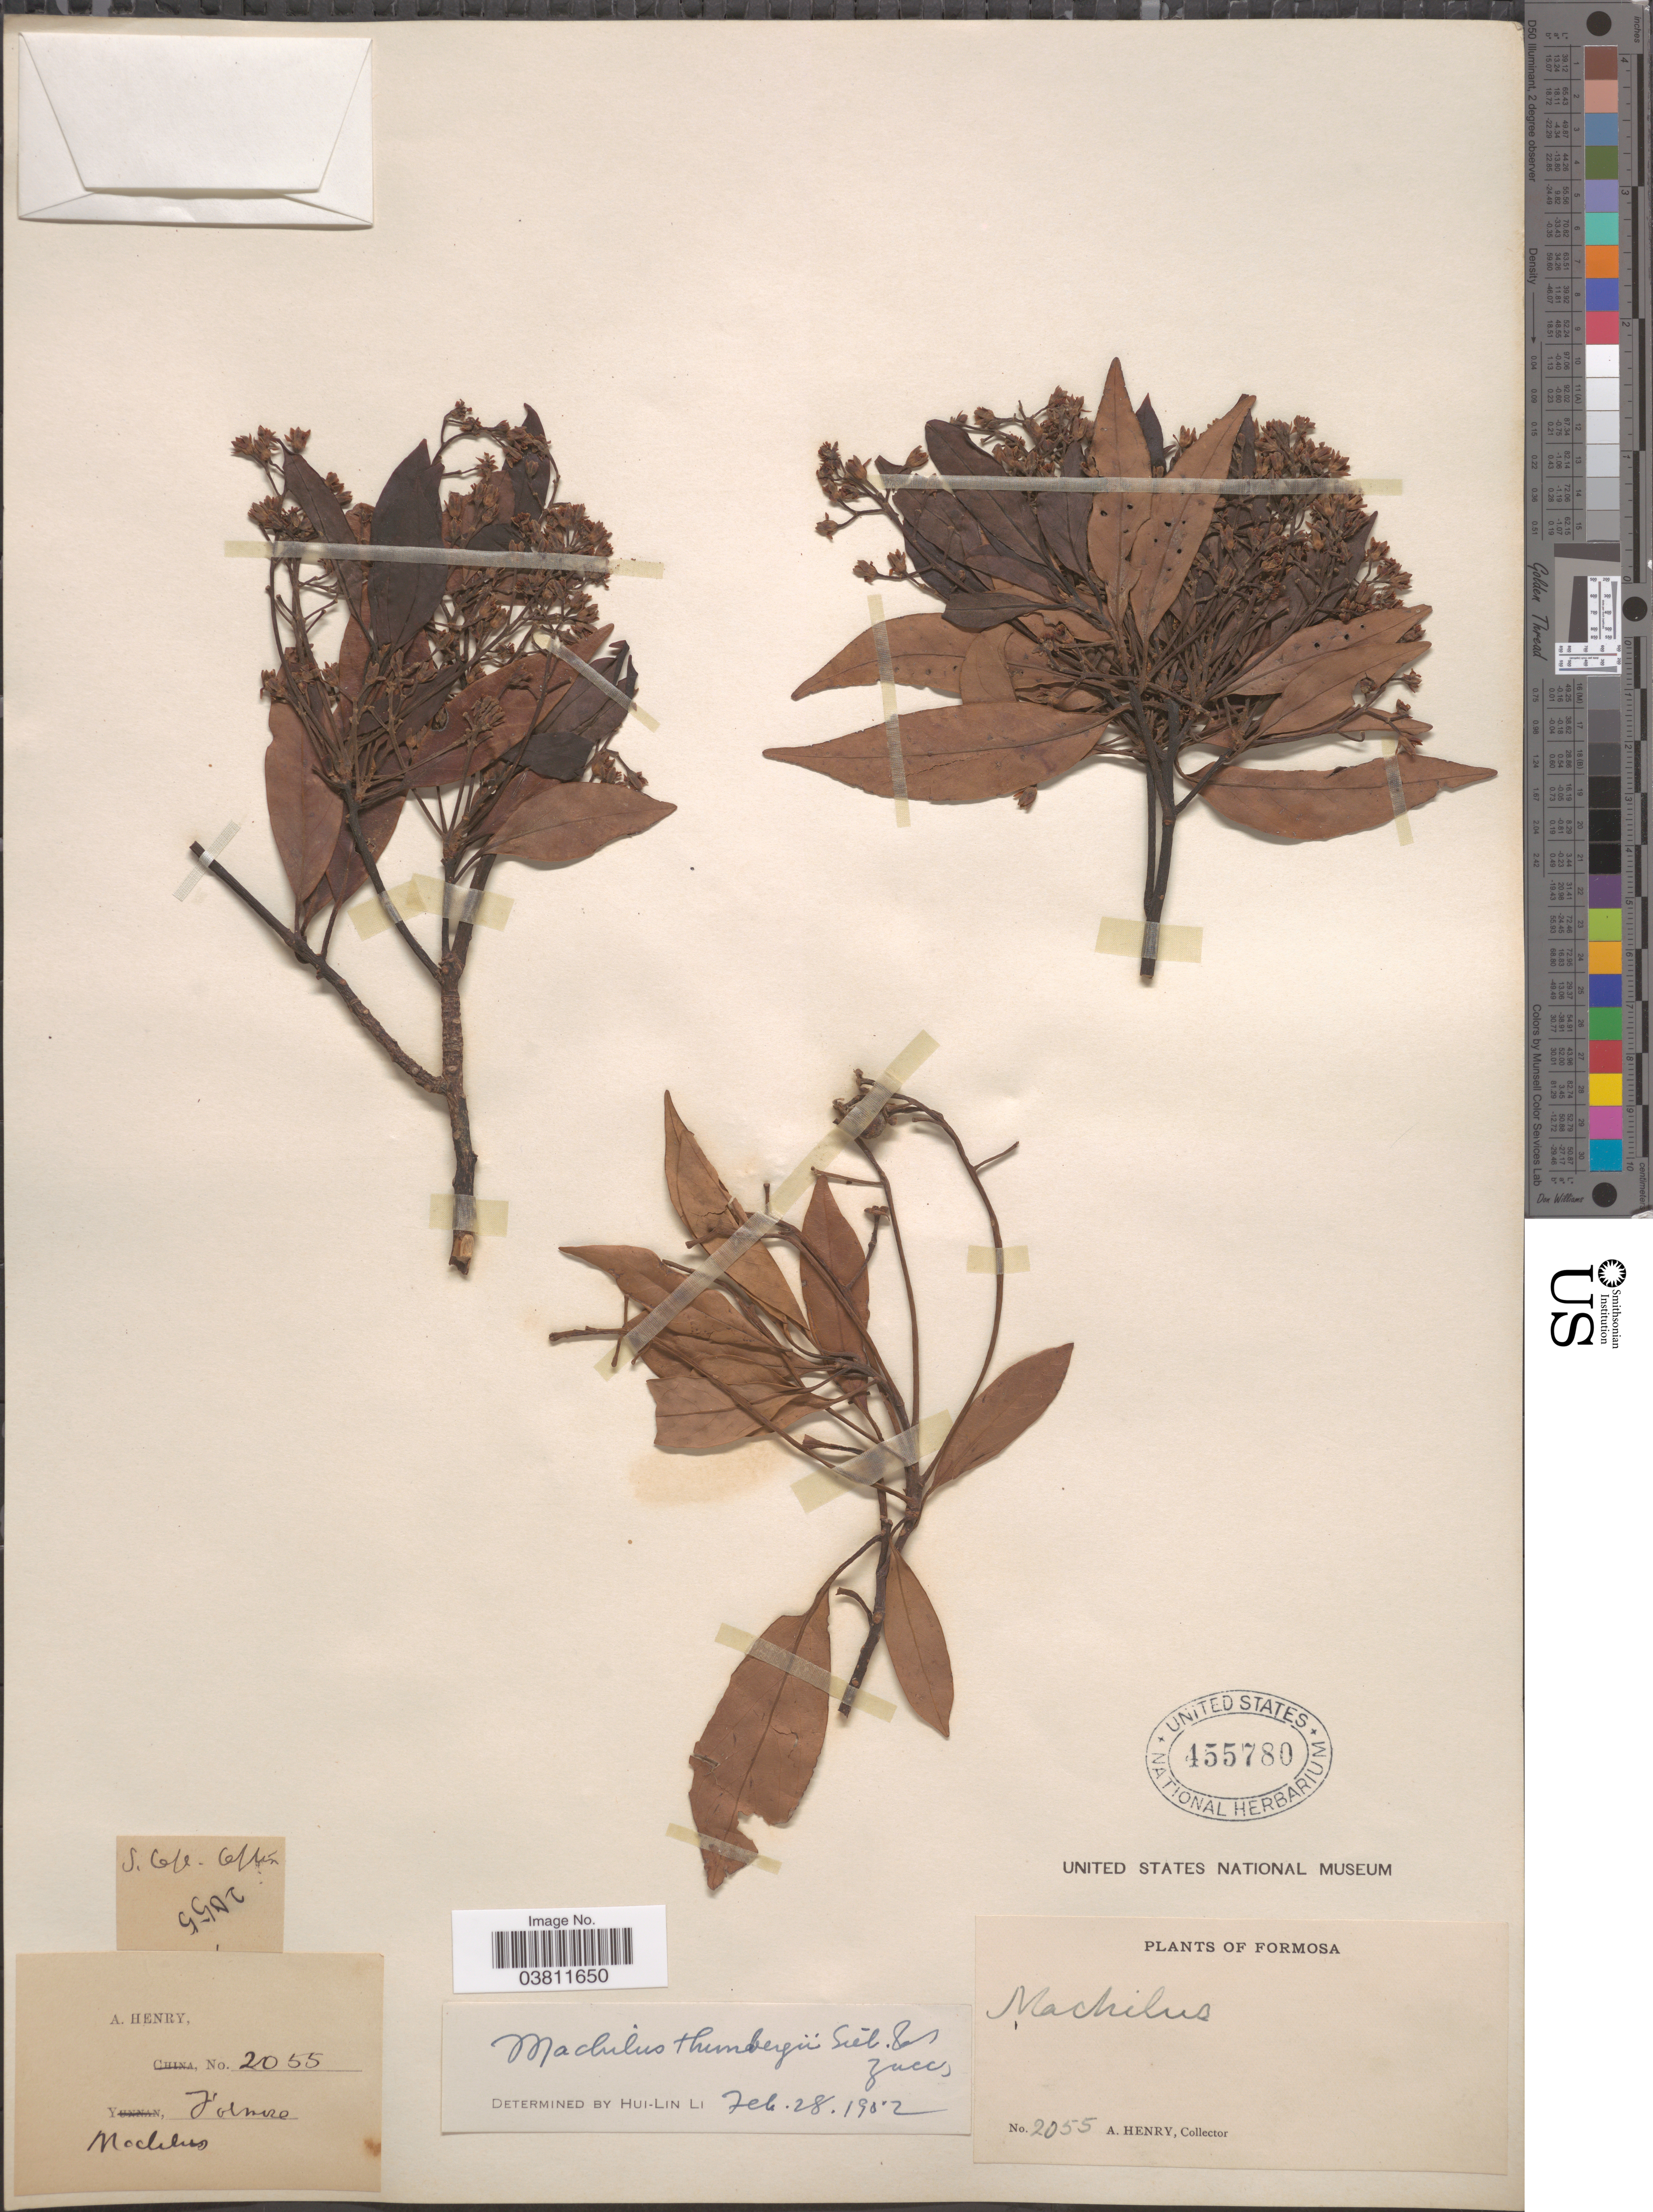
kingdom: Plantae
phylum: Tracheophyta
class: Magnoliopsida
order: Laurales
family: Lauraceae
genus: Machilus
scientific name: Machilus japonica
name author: Siebold & Zucc.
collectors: A. Henry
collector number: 2055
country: Taiwan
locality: Formosa. S. Cape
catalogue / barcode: US 455780